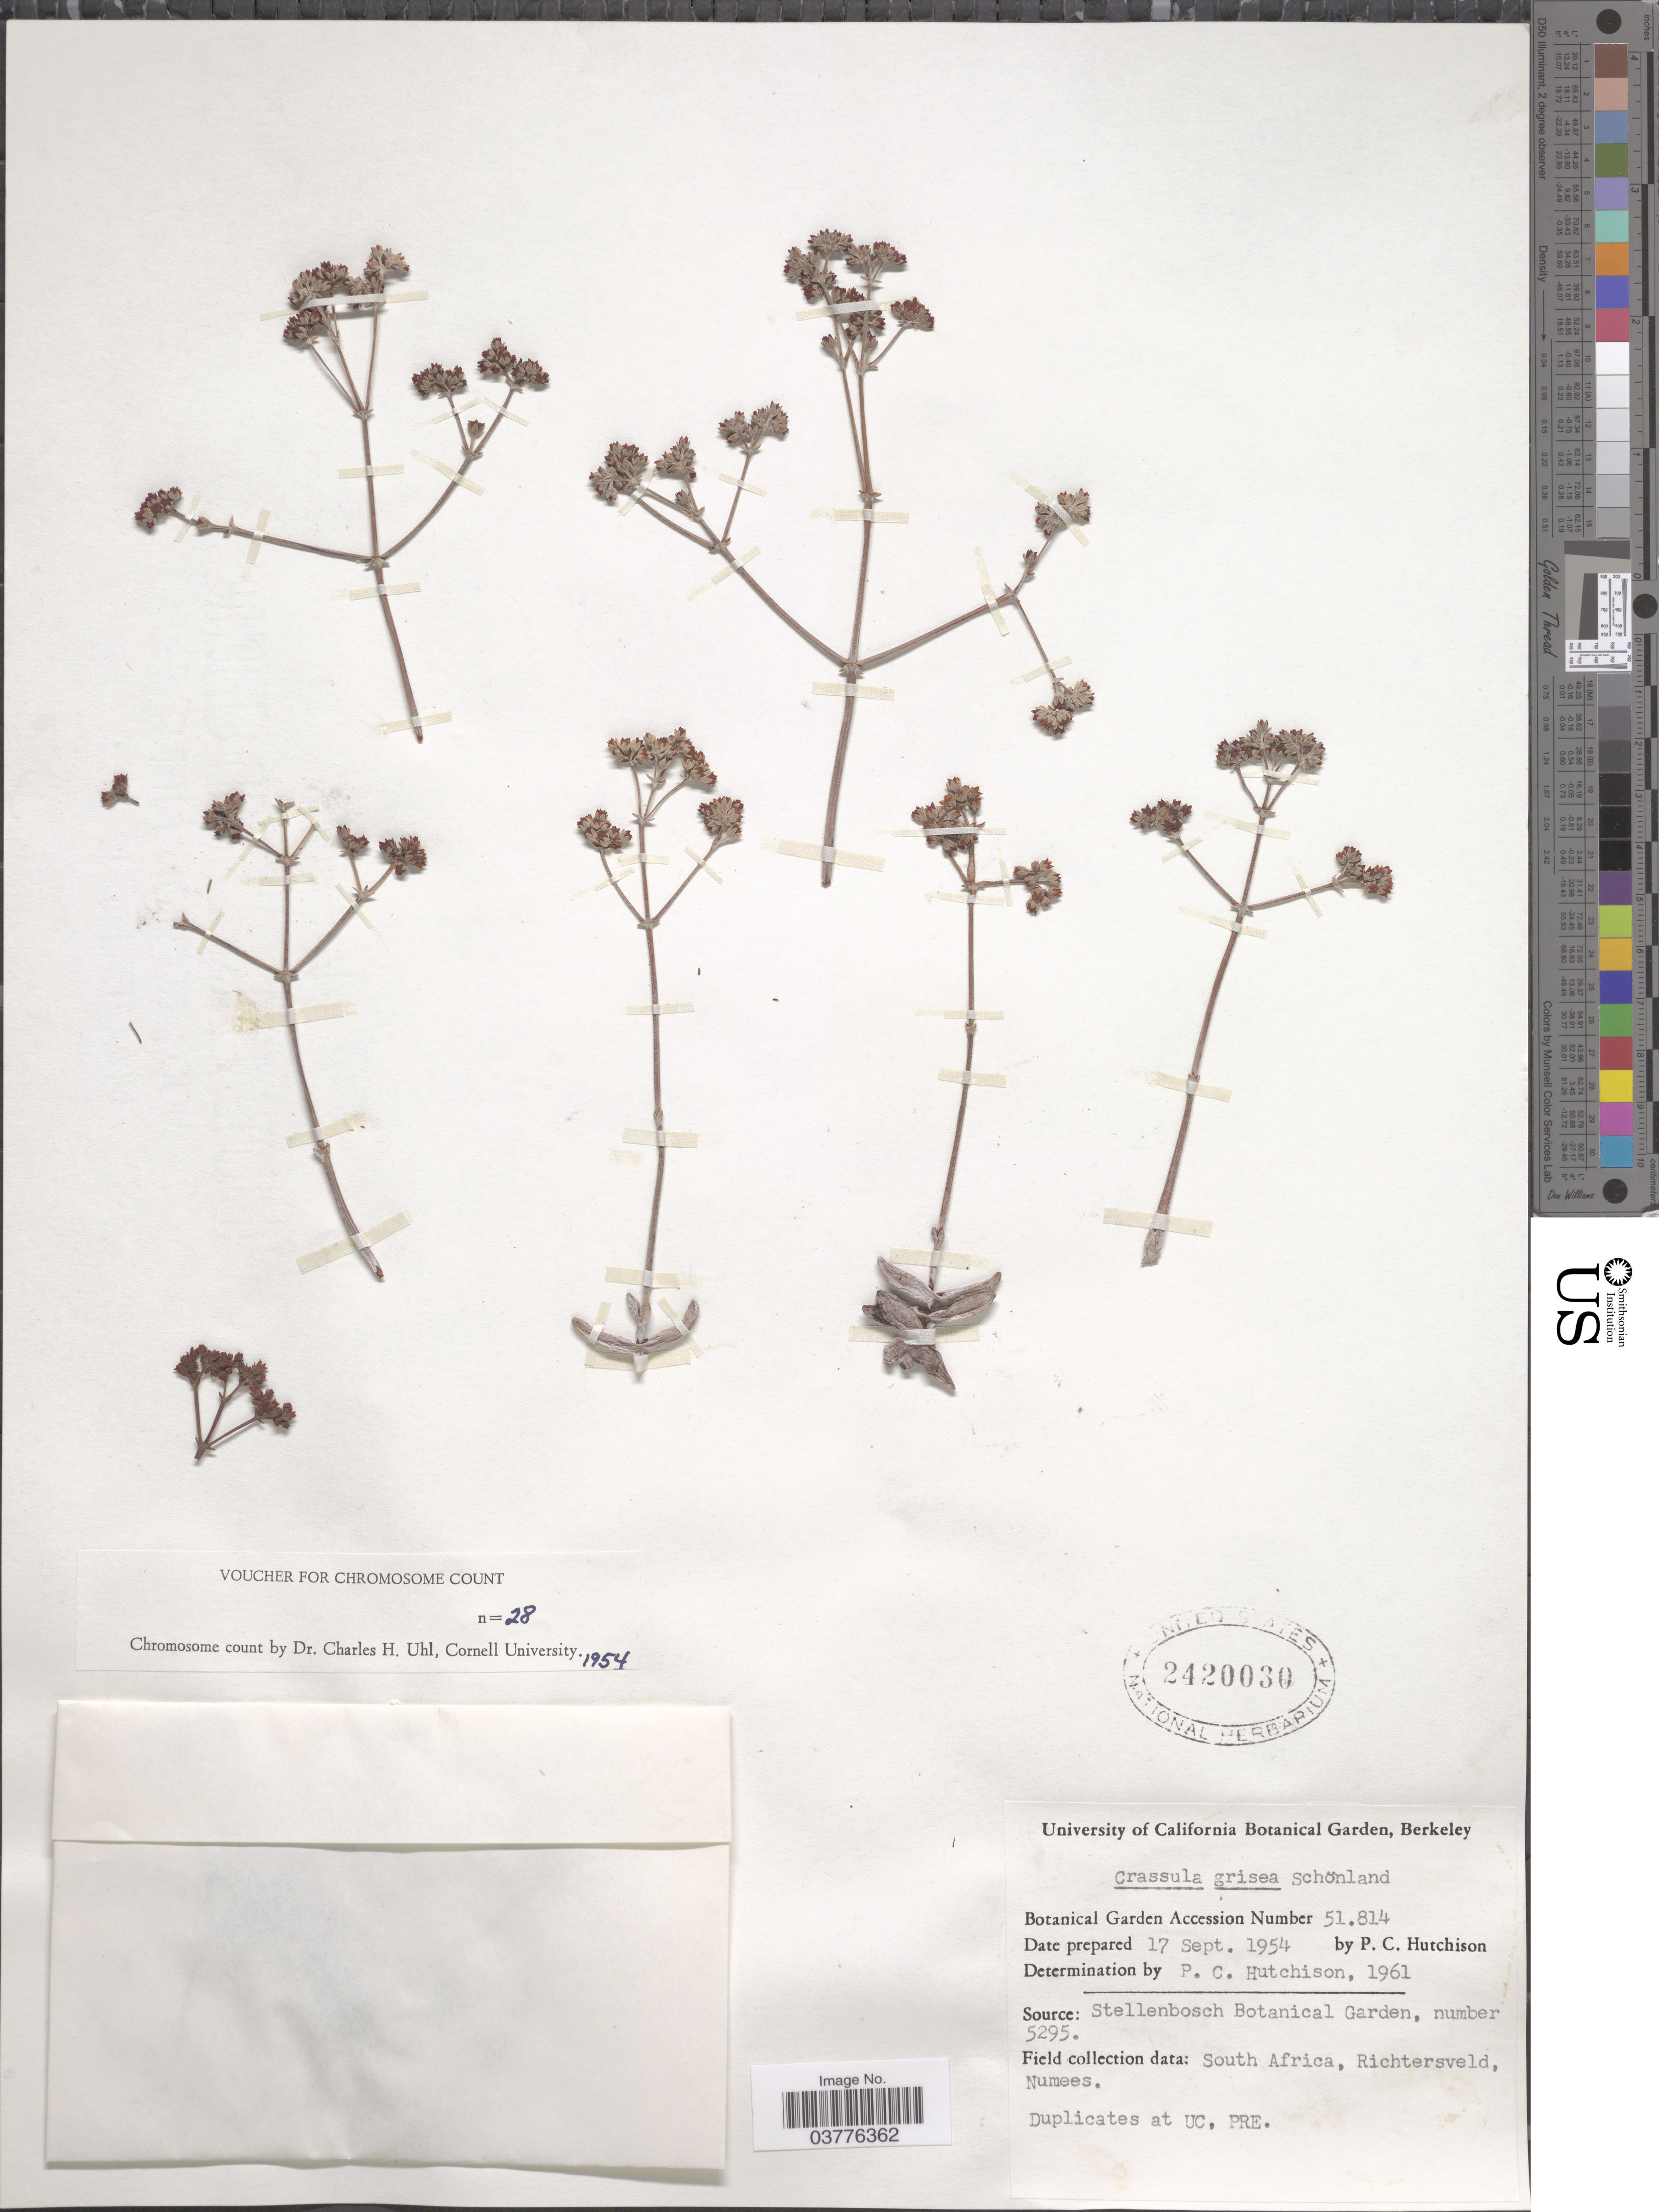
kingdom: Plantae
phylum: Tracheophyta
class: Magnoliopsida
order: Saxifragales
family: Crassulaceae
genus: Crassula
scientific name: Crassula grisea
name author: Schönland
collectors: P. C. Hutchison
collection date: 1954-09-17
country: United States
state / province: California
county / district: Alameda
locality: University of California Botanical Garden, Berkeley.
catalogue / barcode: US 2420030